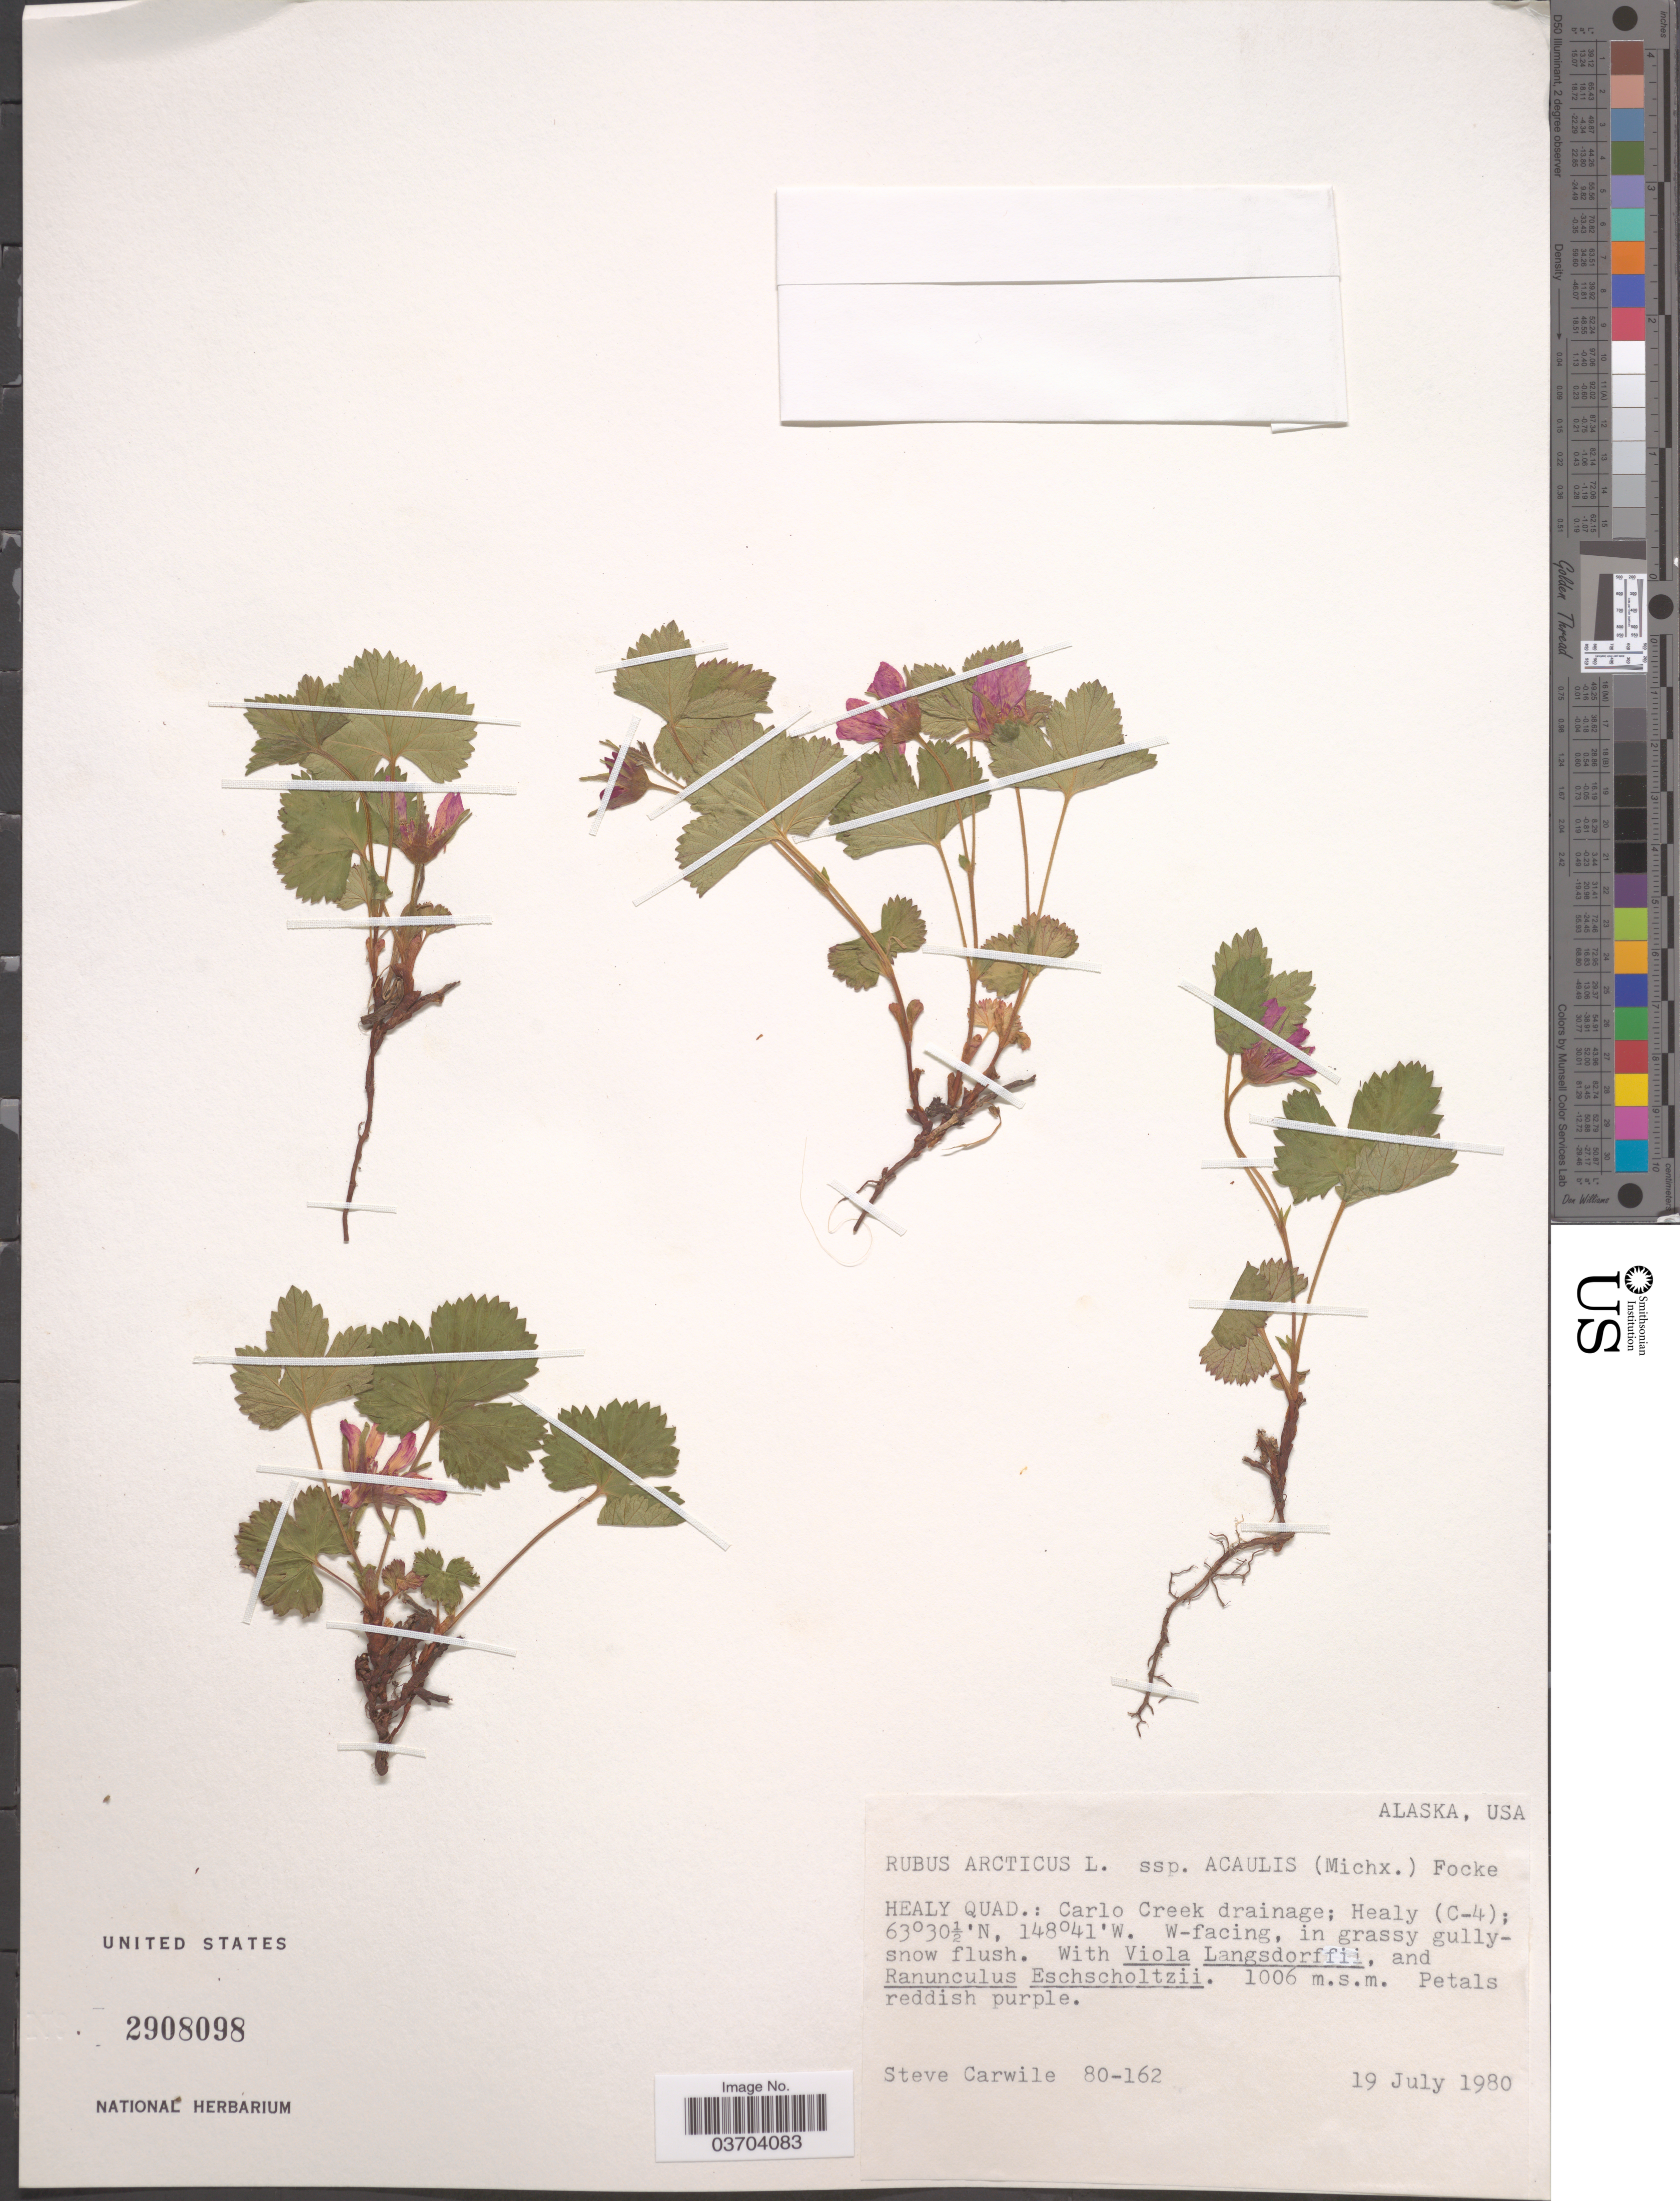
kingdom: Plantae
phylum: Tracheophyta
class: Magnoliopsida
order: Rosales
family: Rosaceae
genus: Rubus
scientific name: Rubus arcticus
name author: L.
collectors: S. Carwile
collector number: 80-162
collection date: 1980-07-19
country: United States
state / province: Alaska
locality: Healy Quad.: Carlo Creek drainage: Healy (C-4); W-facing , in grassy gully-snow flush.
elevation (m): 1006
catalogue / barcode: US 2908098